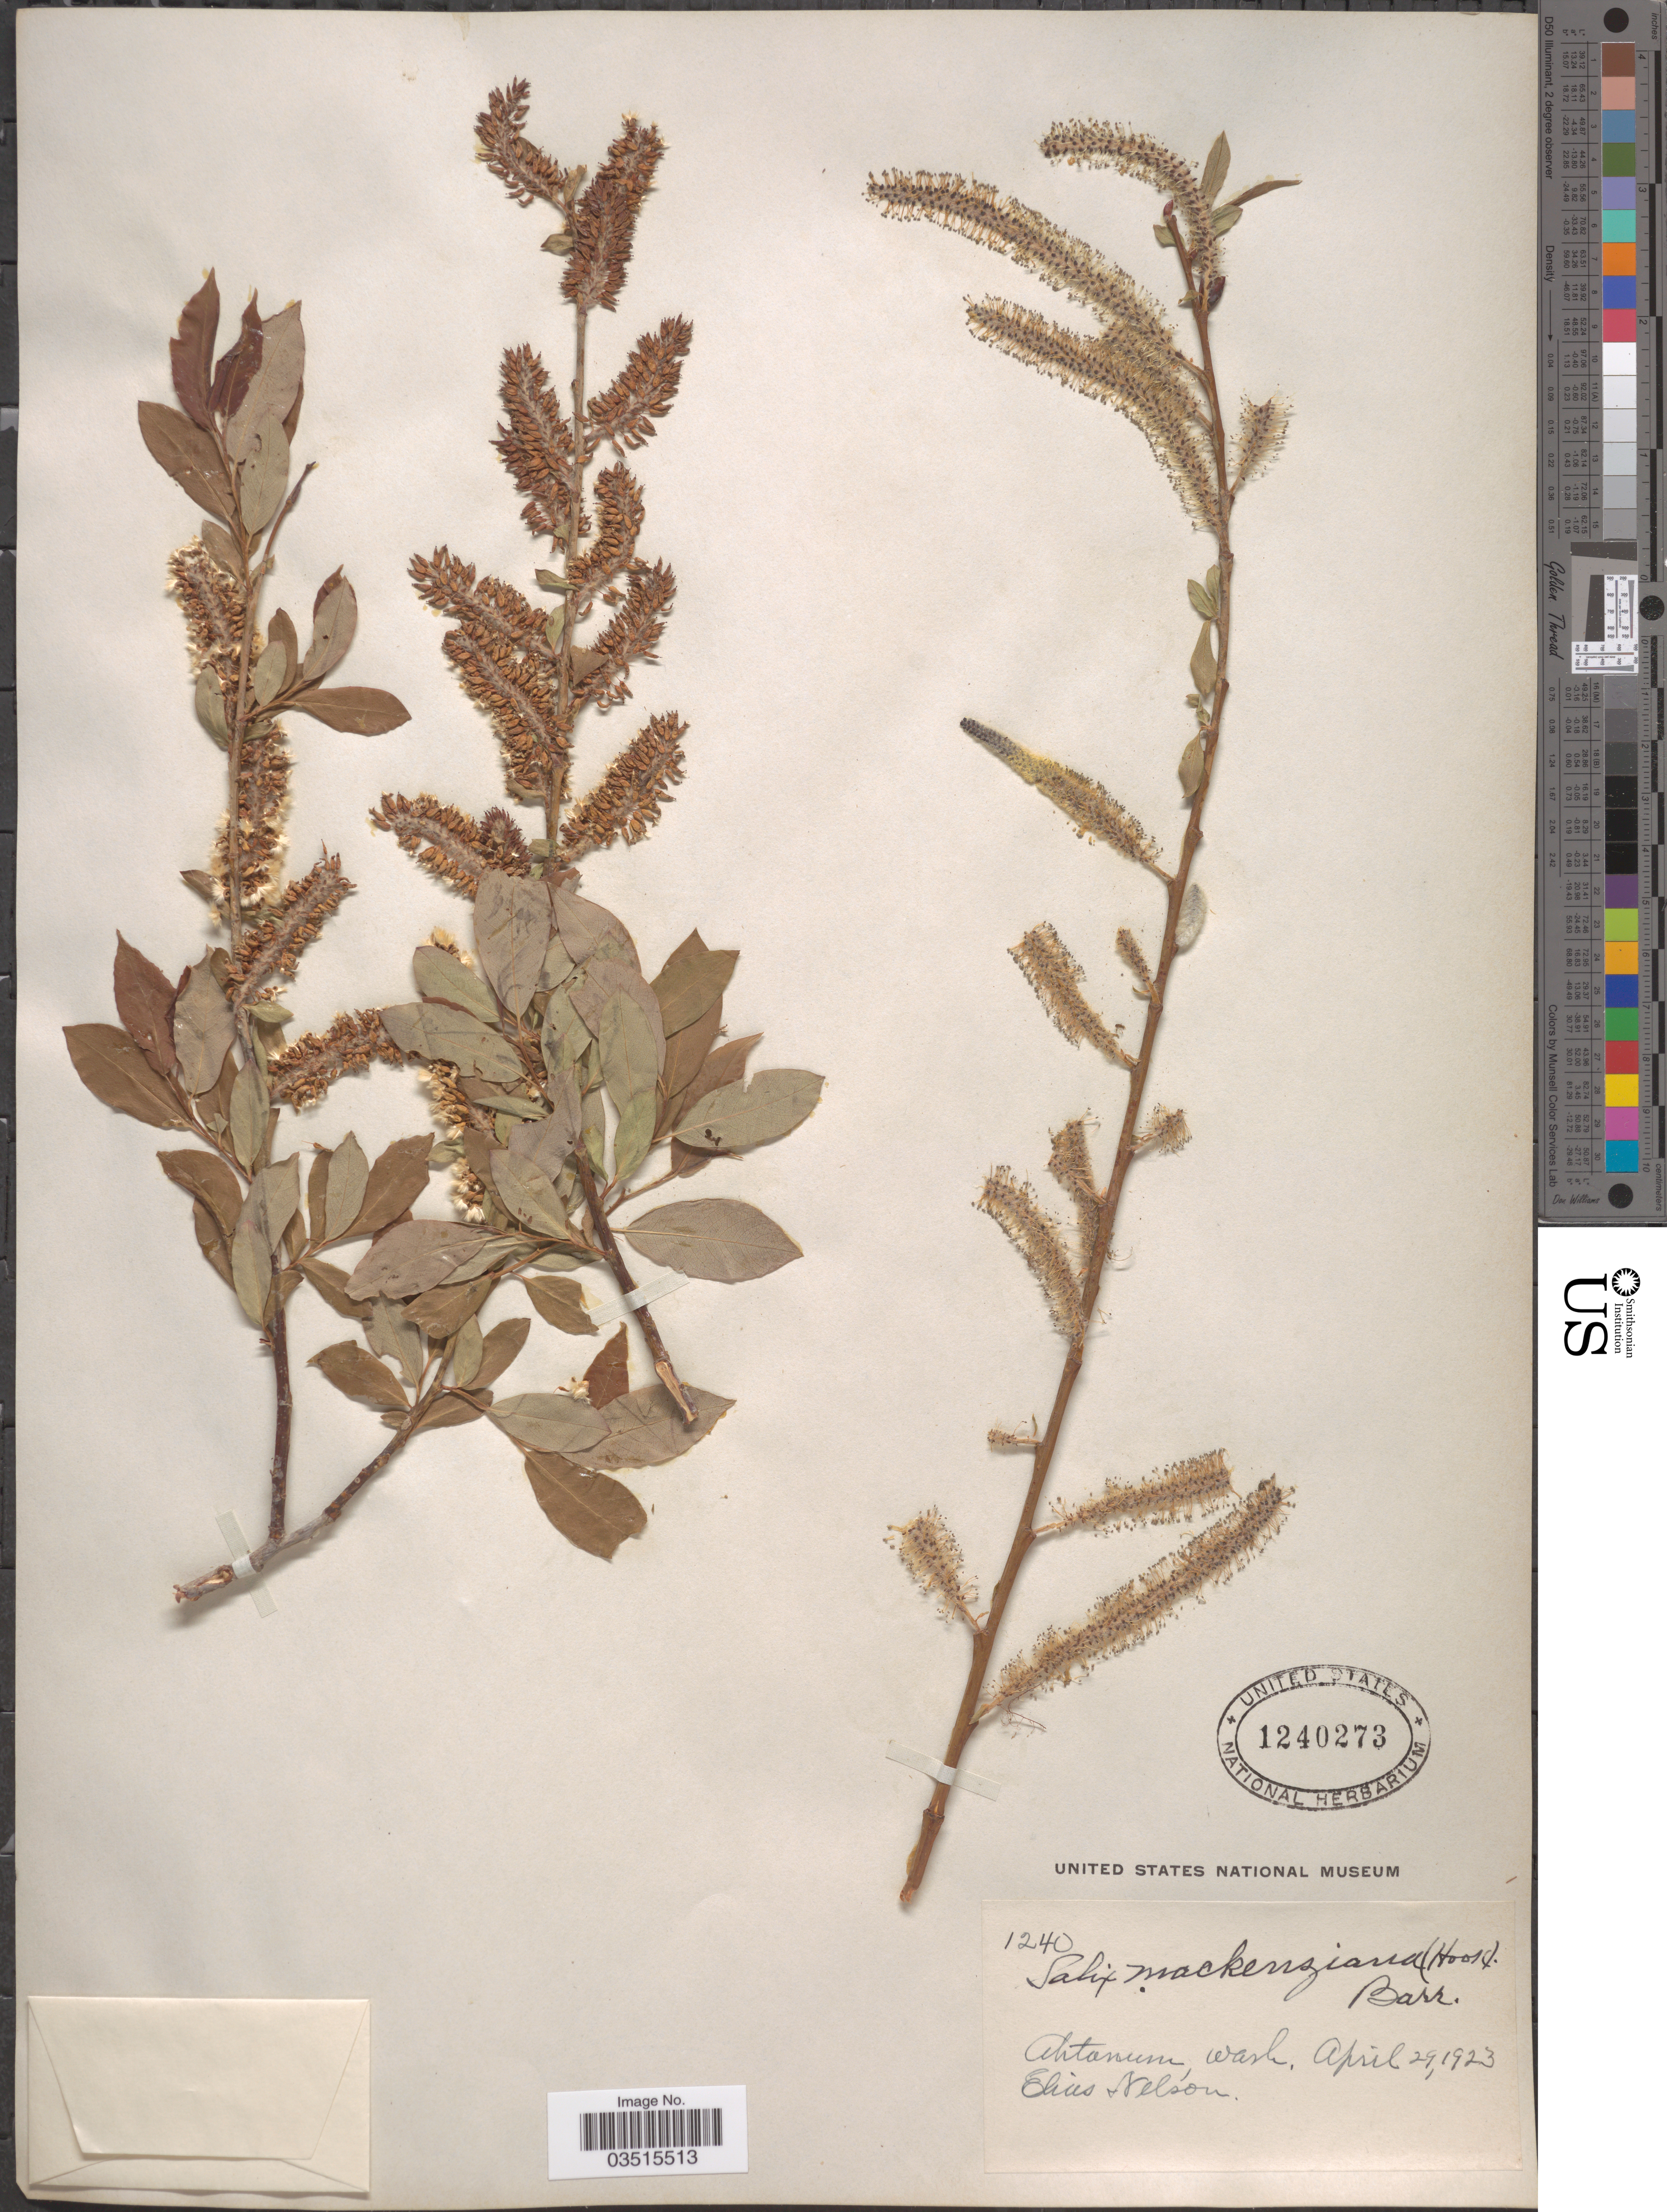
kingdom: Plantae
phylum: Tracheophyta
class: Magnoliopsida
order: Malpighiales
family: Salicaceae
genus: Salix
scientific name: Salix mackenziana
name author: (Hook.) Barratt ex Hook.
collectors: E. Nelson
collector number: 1240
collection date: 1923-04-29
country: United States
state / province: Washington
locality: Ahtanum.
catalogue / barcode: US 1240273